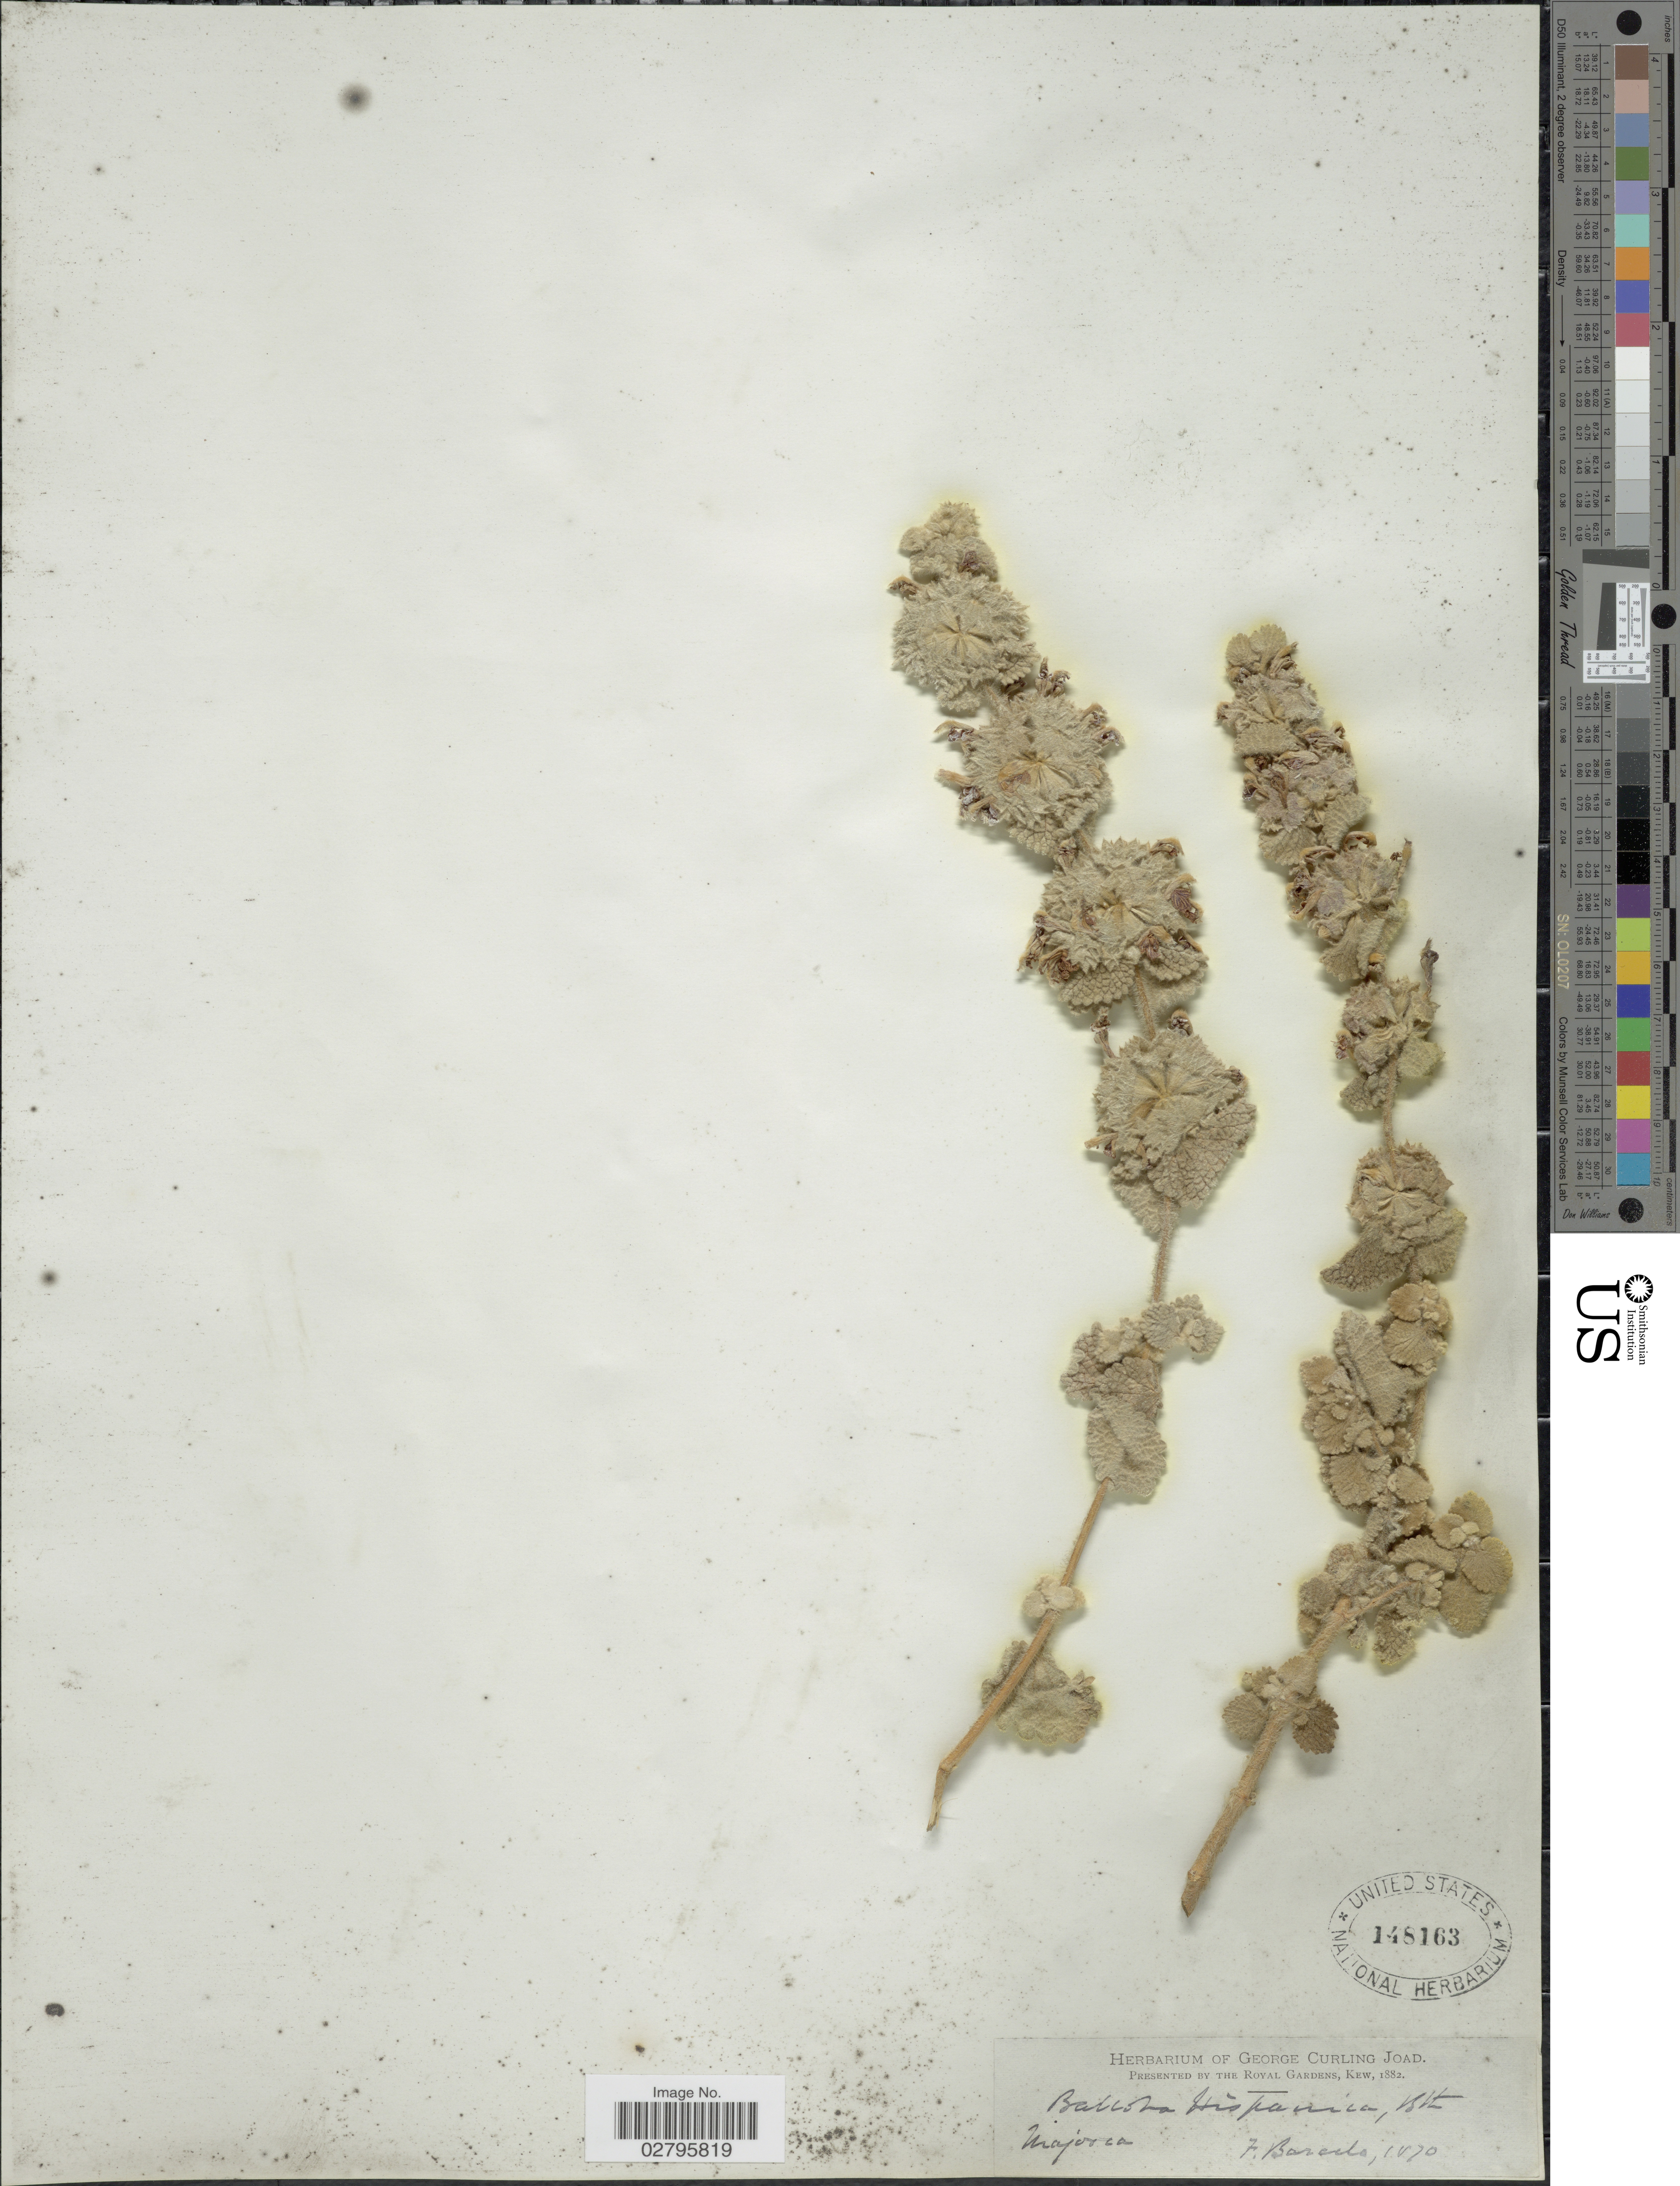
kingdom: Plantae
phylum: Tracheophyta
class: Magnoliopsida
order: Lamiales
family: Lamiaceae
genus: Ballota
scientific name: Ballota hispanica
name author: (L.) Benth.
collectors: F. Barcelo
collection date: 1870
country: Spain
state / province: Islas Baleares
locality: Majorca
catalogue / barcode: US 148163